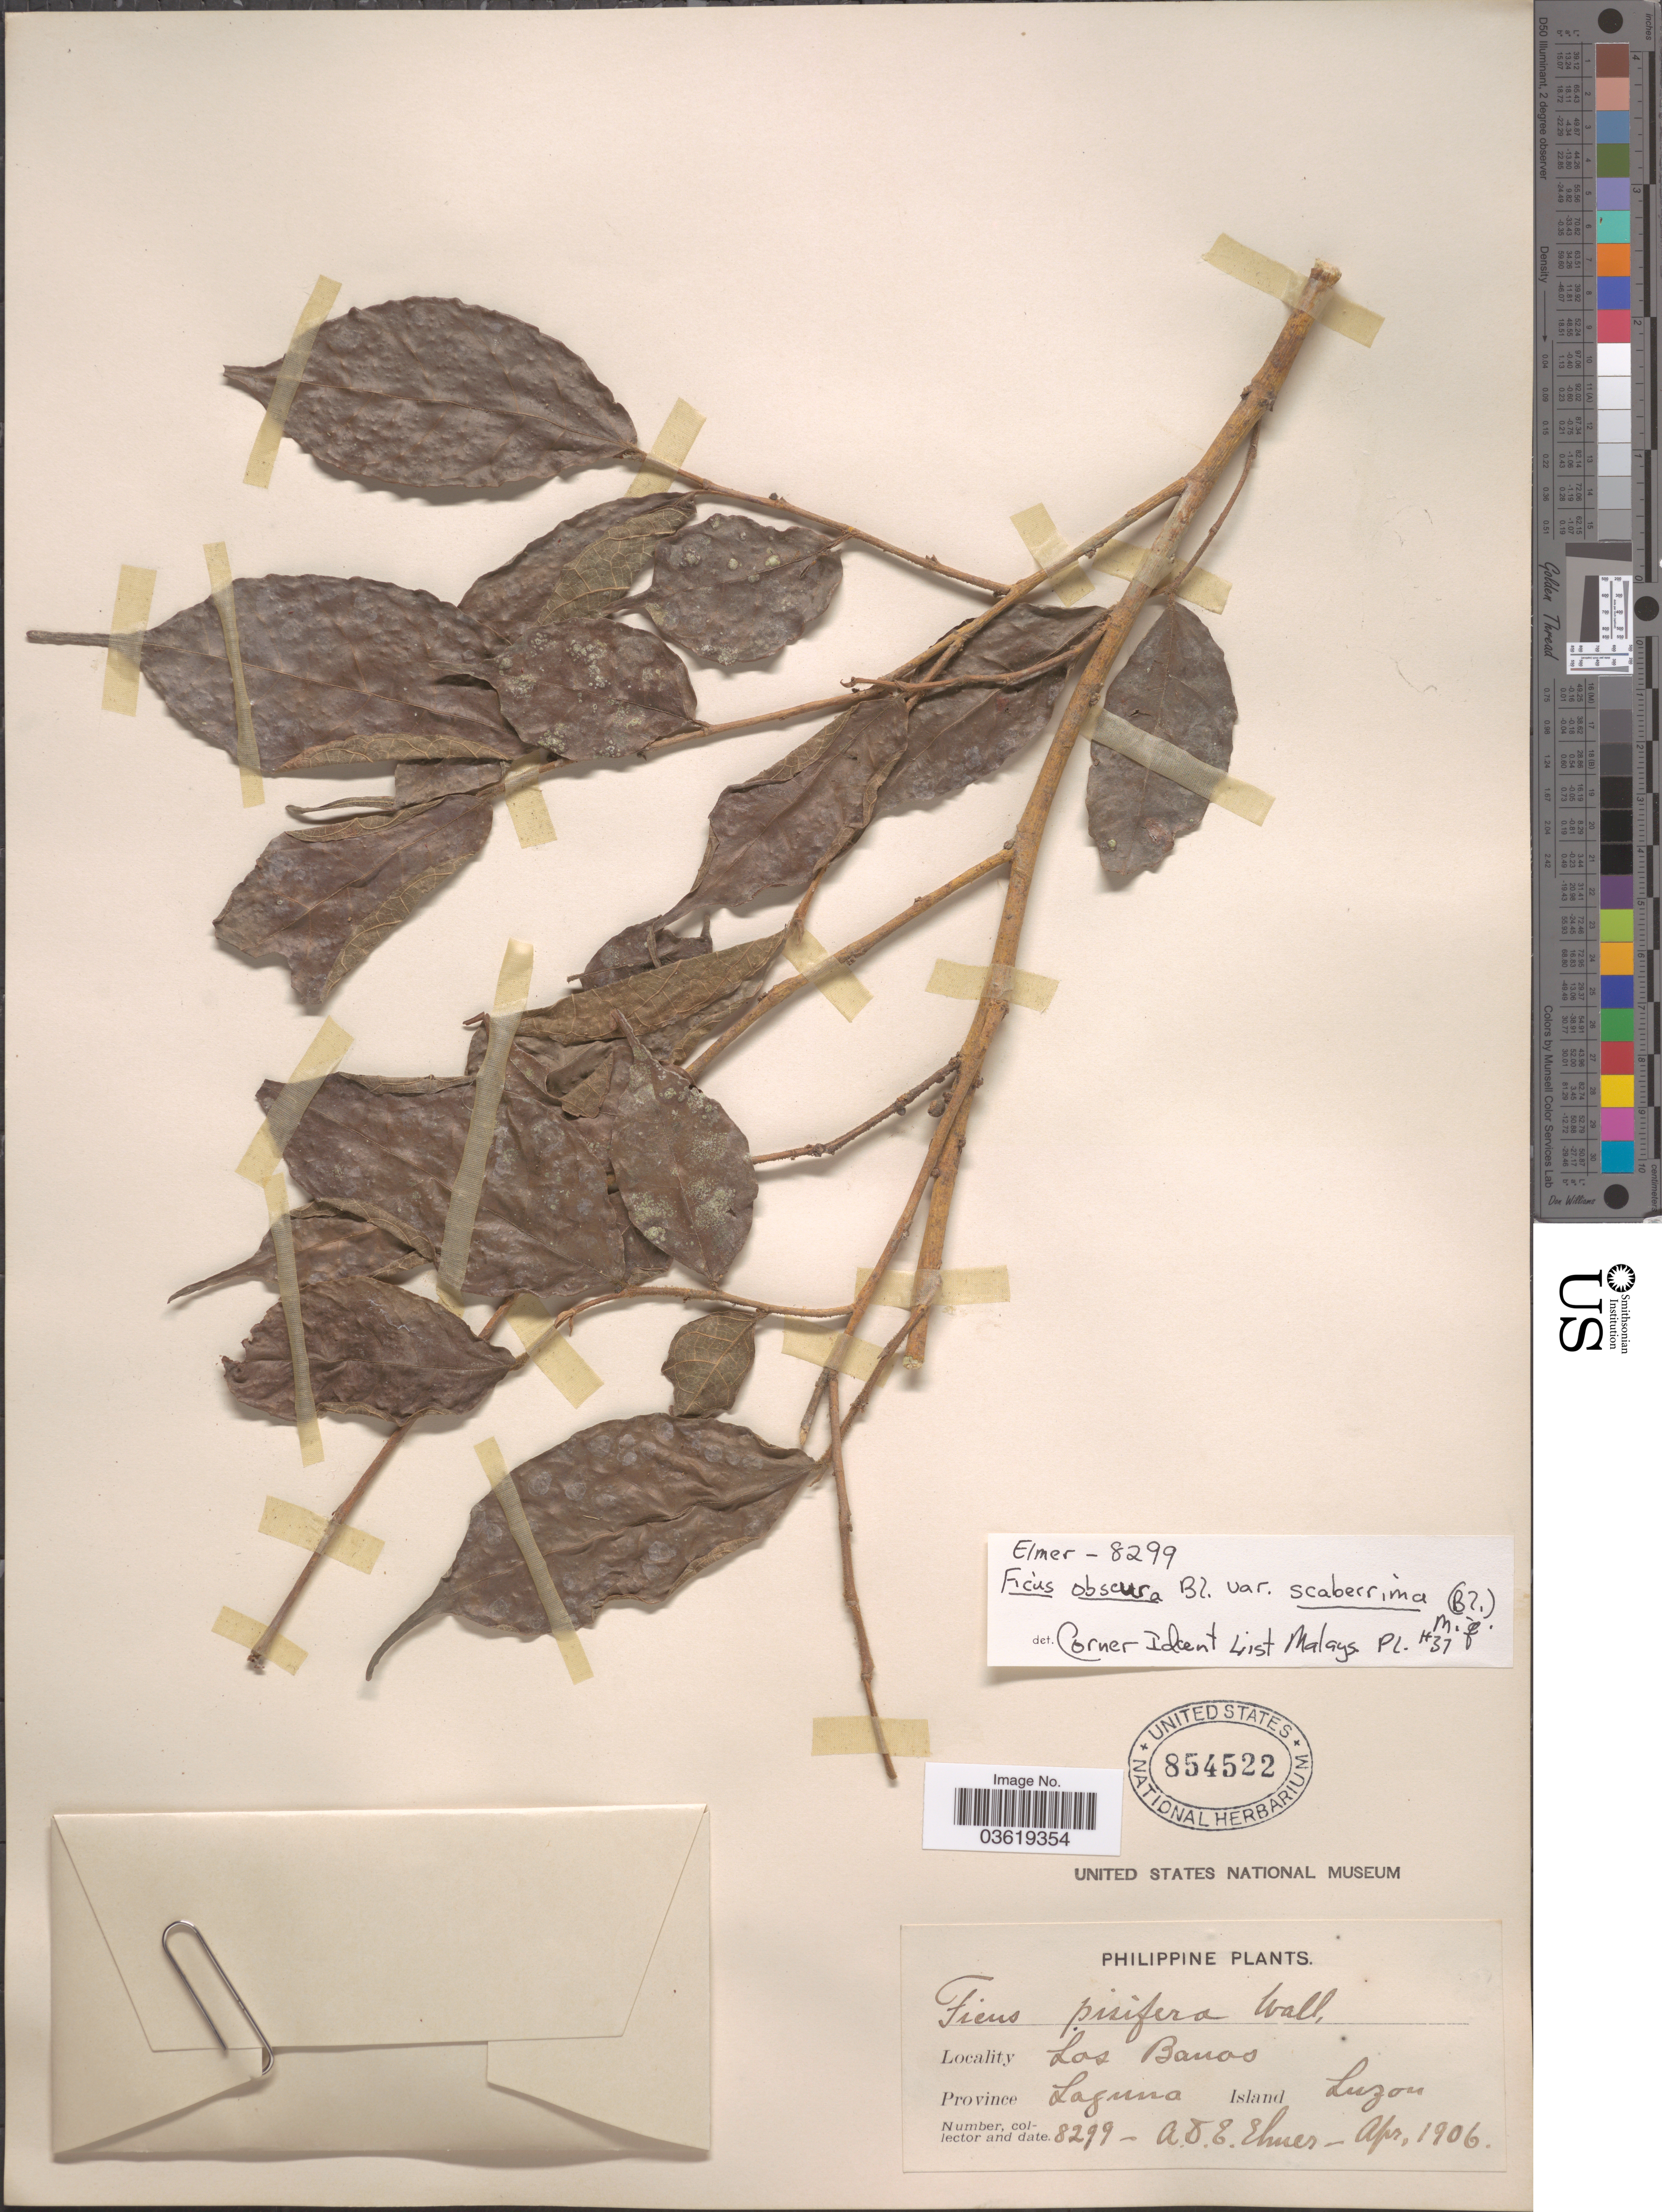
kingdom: Plantae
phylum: Tracheophyta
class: Magnoliopsida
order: Rosales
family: Moraceae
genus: Ficus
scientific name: Ficus scaberrima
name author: (Blume) Miq.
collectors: A. D. E. Elmer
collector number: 8299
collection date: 1906-04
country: Philippines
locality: Los Banos, Province Laguna, Island Luzon.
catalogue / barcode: US 854522